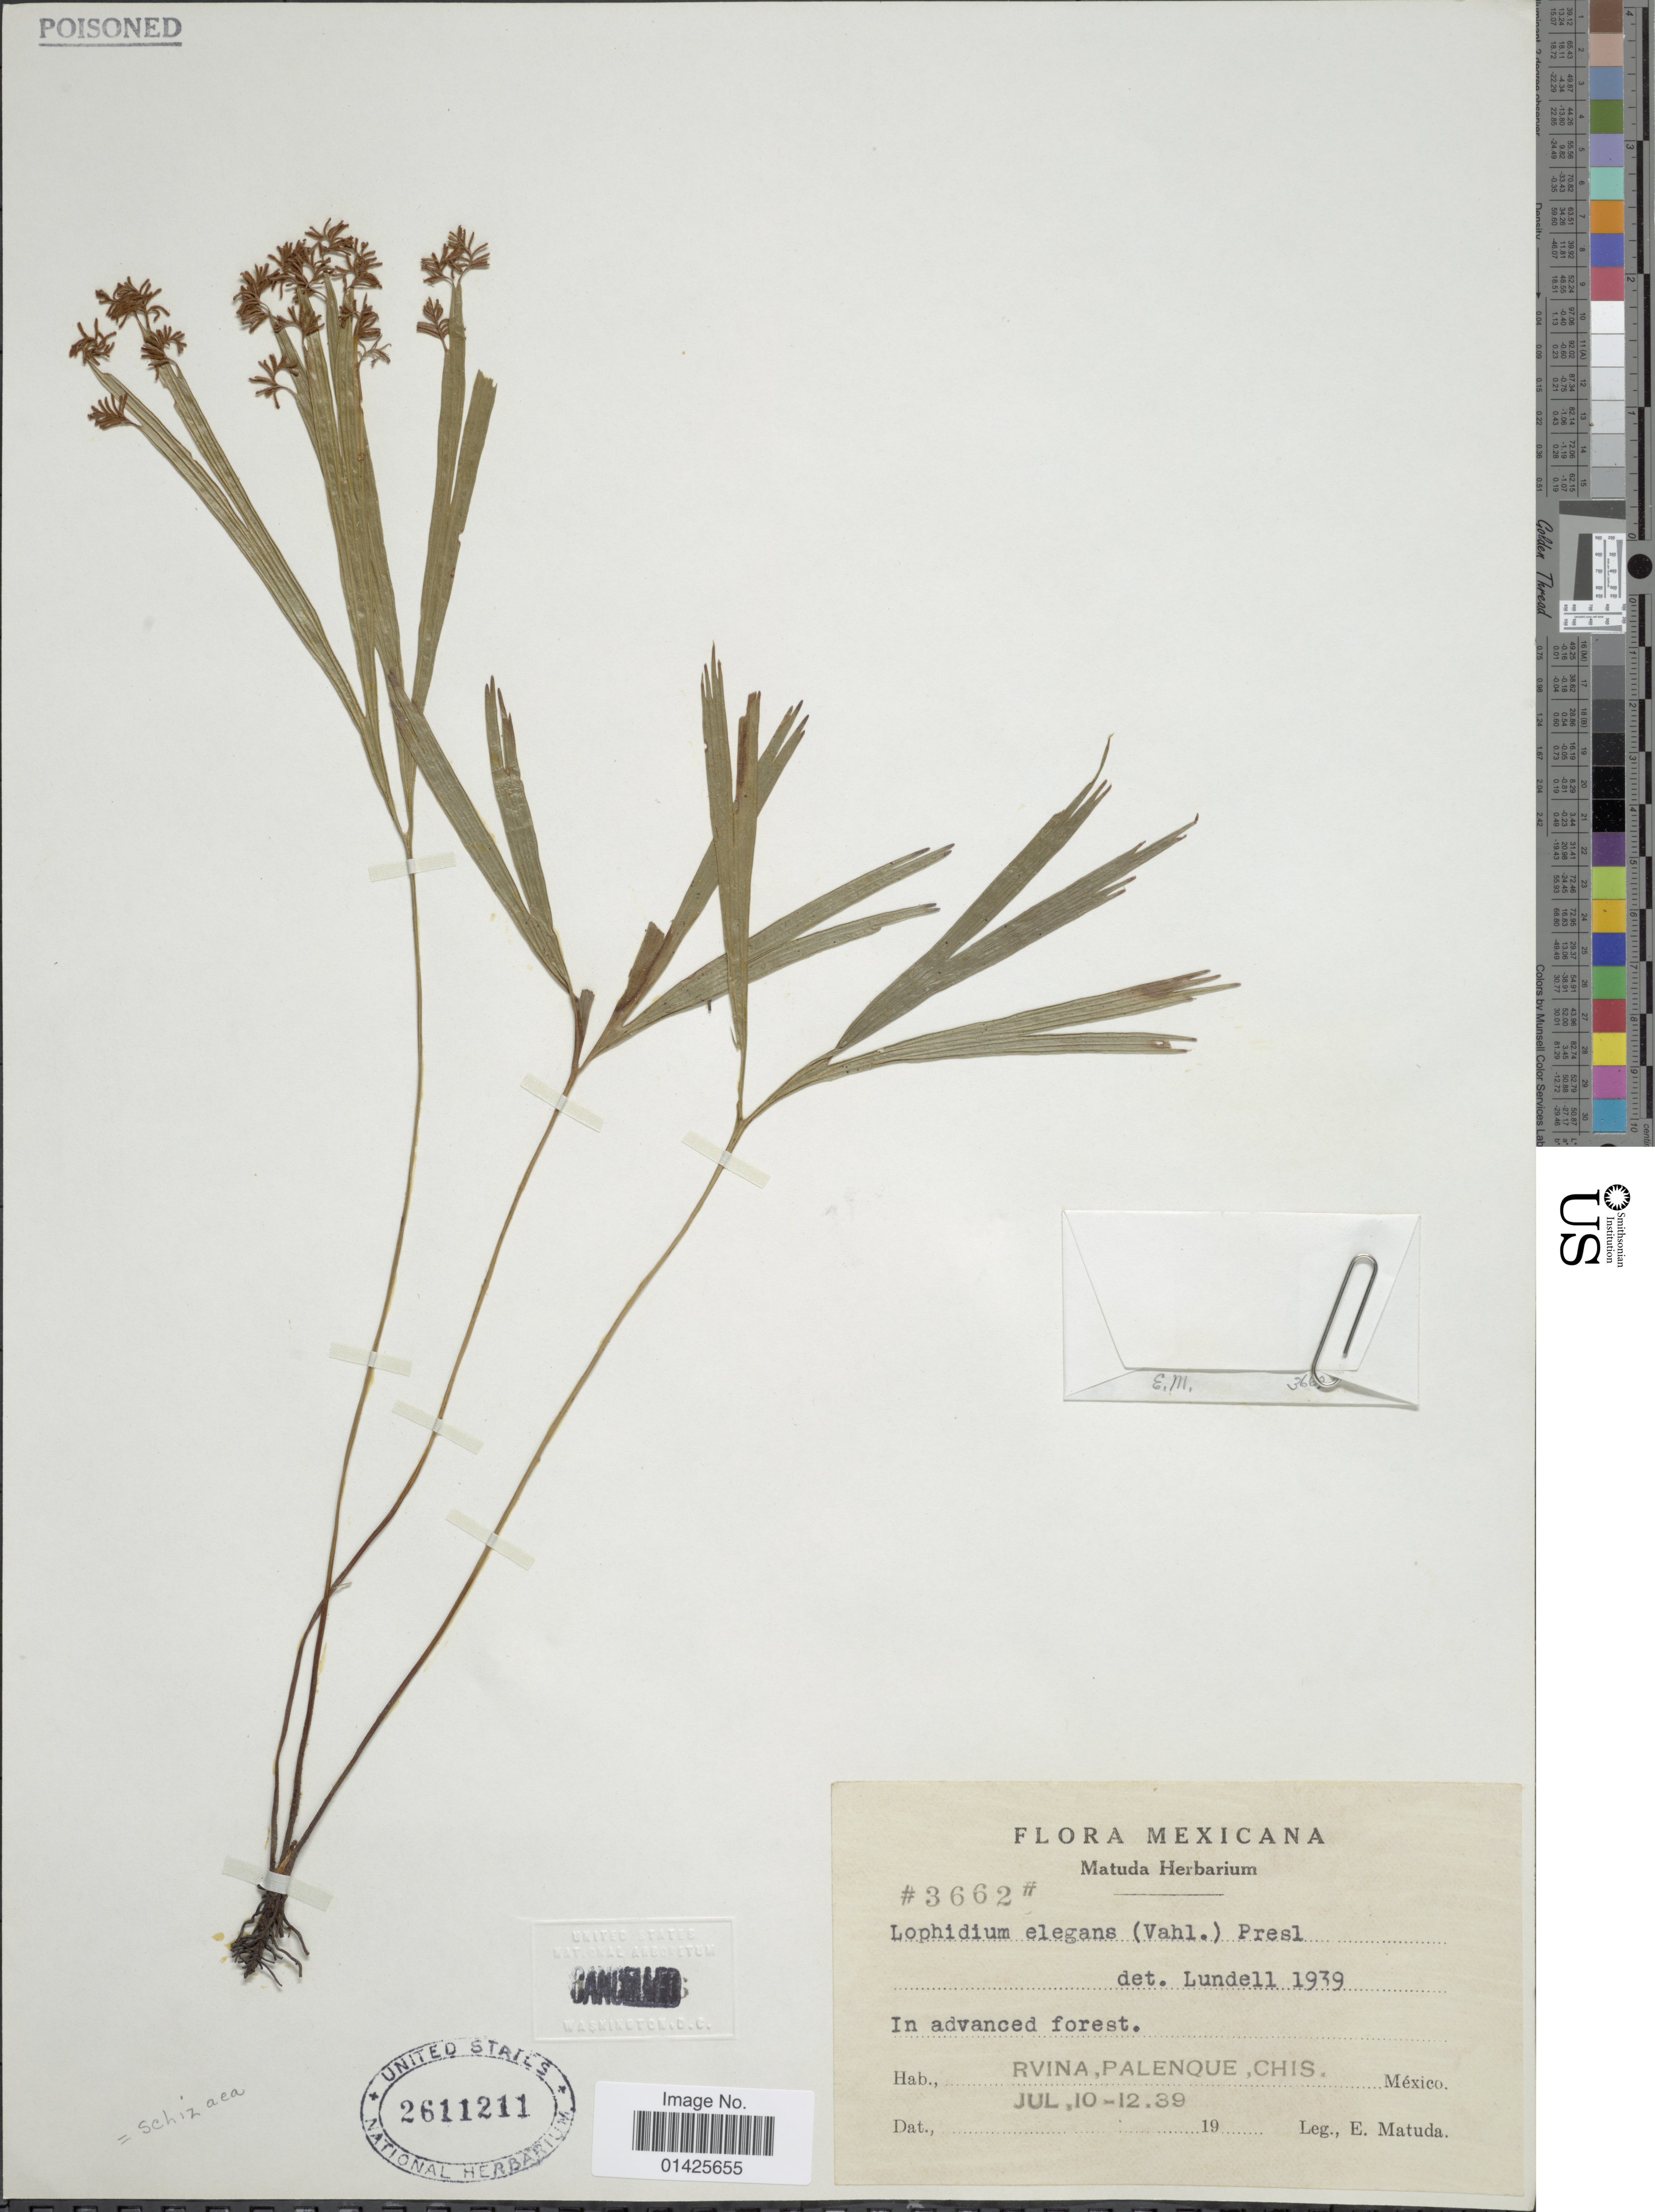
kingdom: Plantae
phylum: Tracheophyta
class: Polypodiopsida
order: Schizaeales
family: Schizaeaceae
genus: Schizaea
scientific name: Schizaea elegans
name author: (Vahl) Sw.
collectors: E. Matuda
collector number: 3662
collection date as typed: Transcribed d/m/y: 10/7/39 to 12/7/39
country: Mexico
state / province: Chiapas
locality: Rvina, Palenque, Chis.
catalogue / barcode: US 2611211